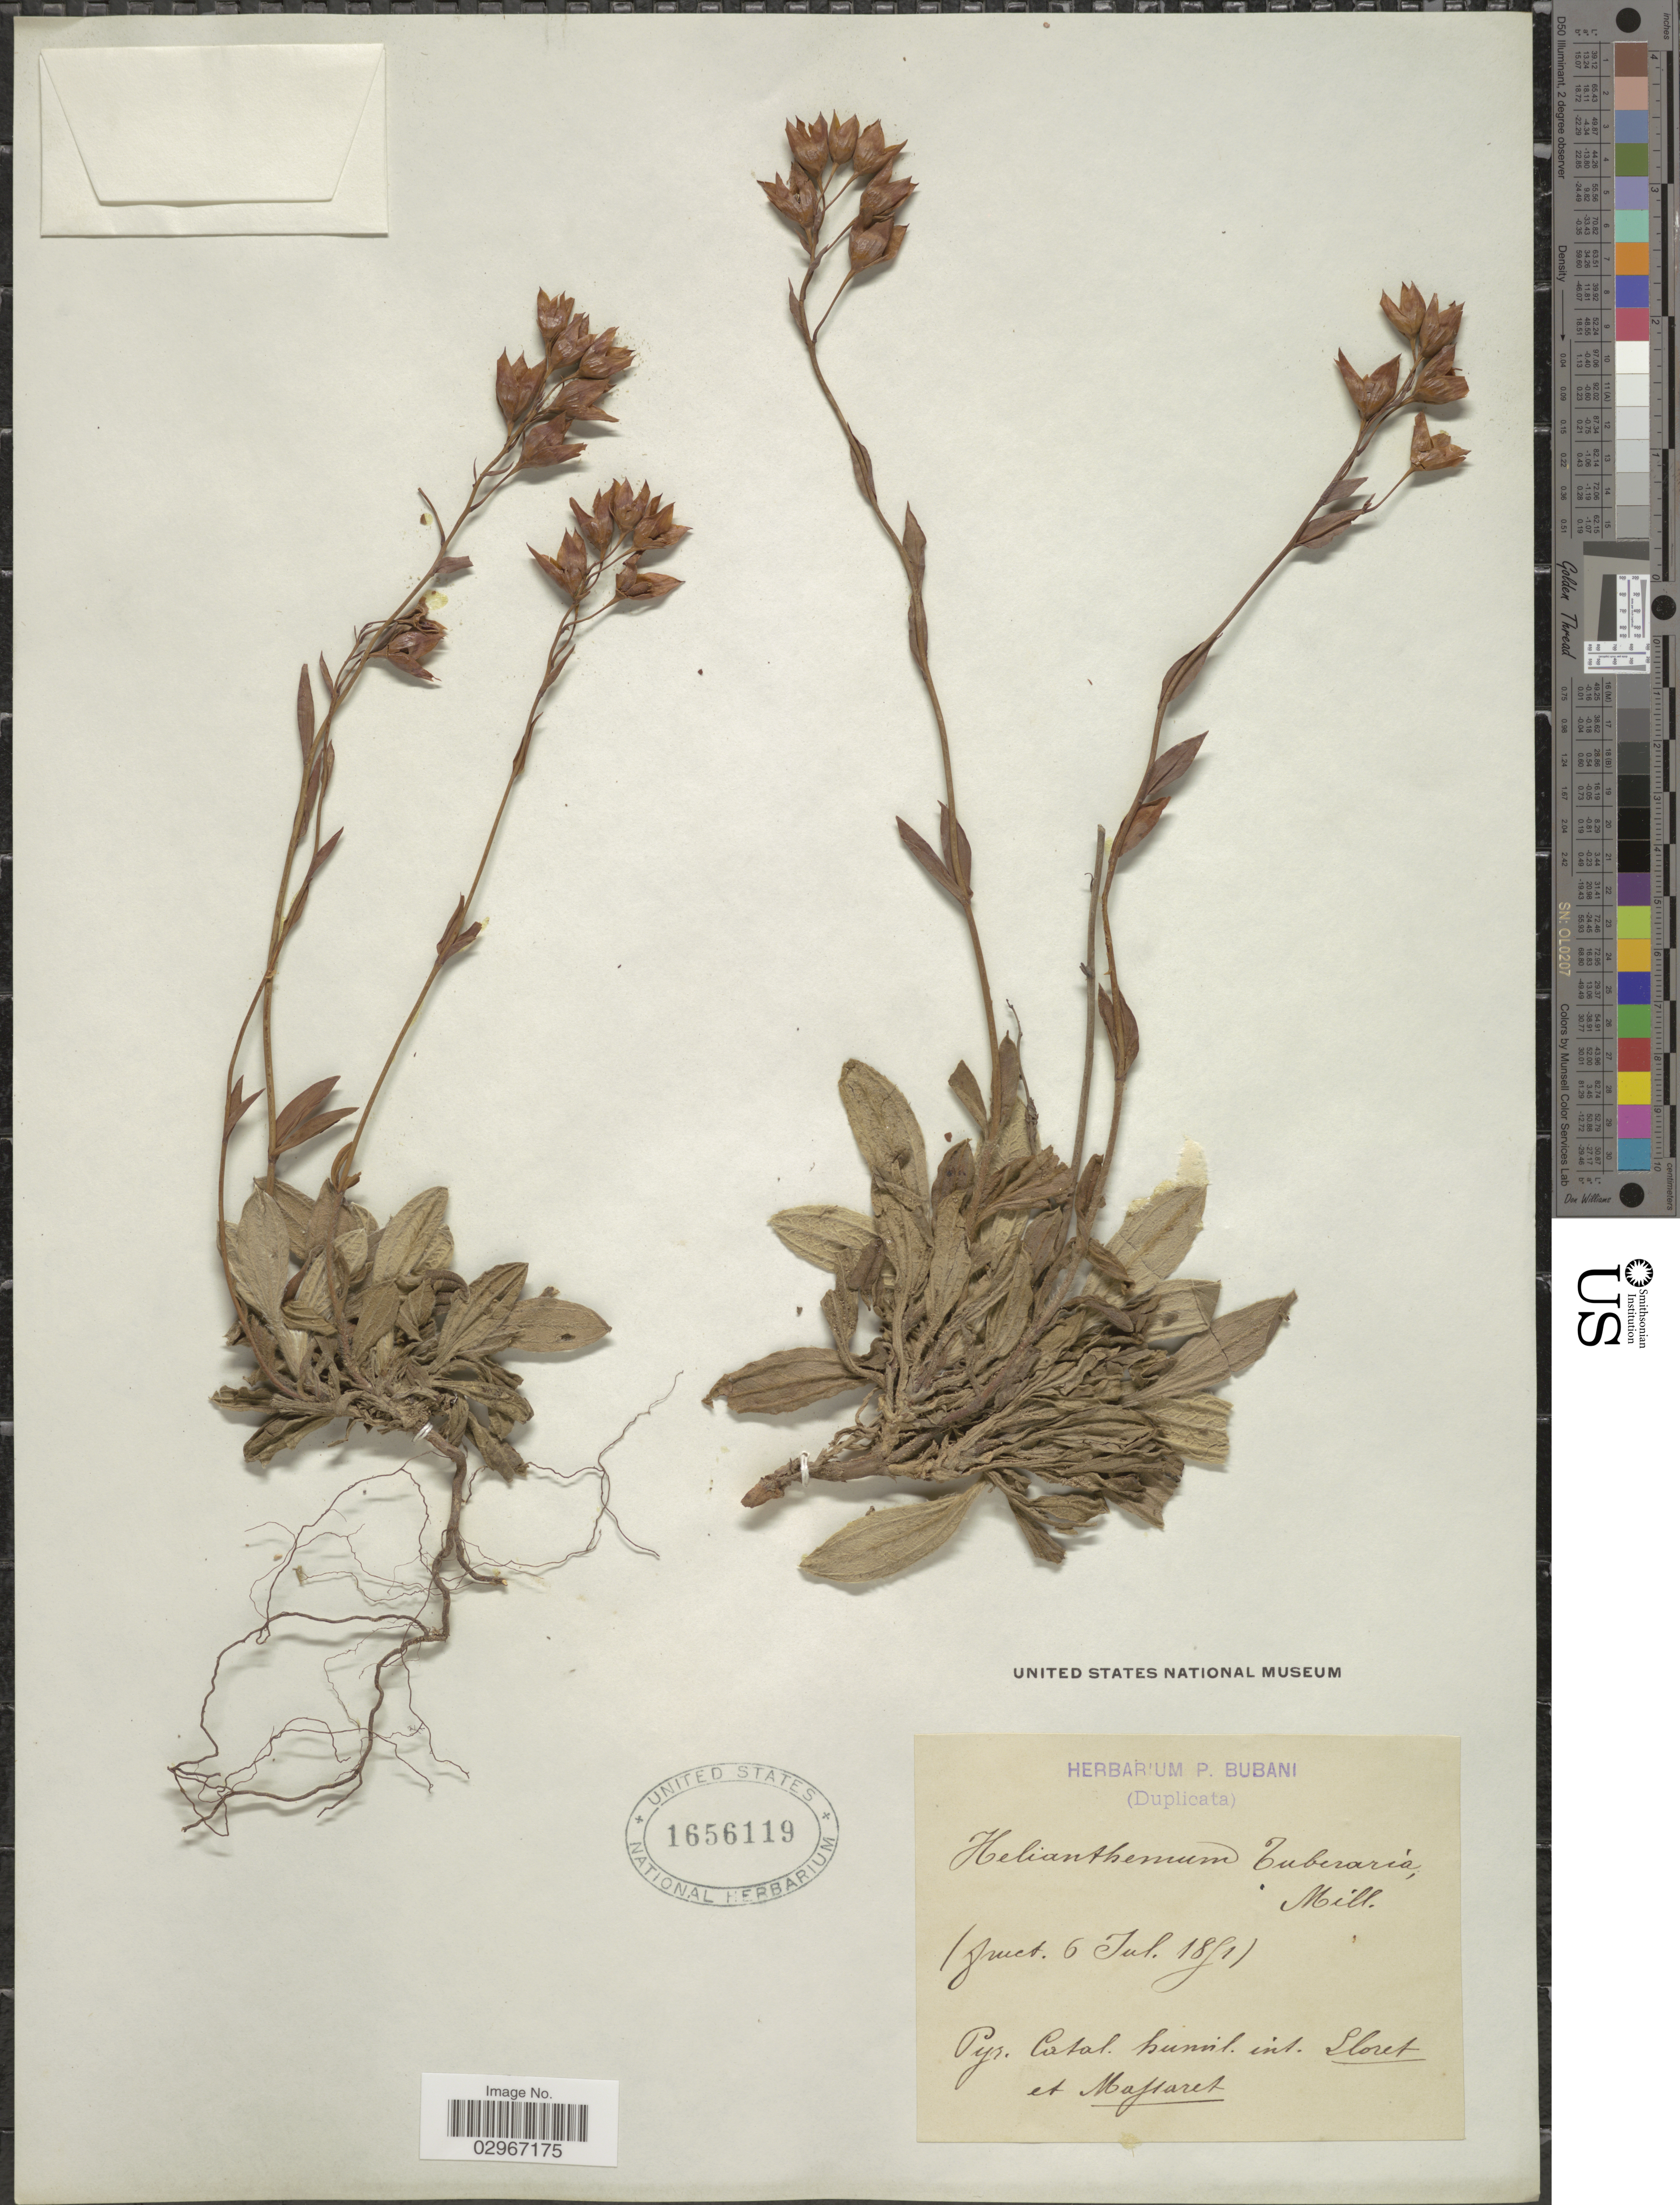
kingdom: Plantae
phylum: Tracheophyta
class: Magnoliopsida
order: Malvales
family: Cistaceae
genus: Helianthemum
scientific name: Helianthemum tuberaria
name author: (L.) Mill.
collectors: ex herb. P. Bubani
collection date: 1891-07-06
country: Spain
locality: Pyr. Catal. humil. int. Lloret et Massaret.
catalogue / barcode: US 1656119